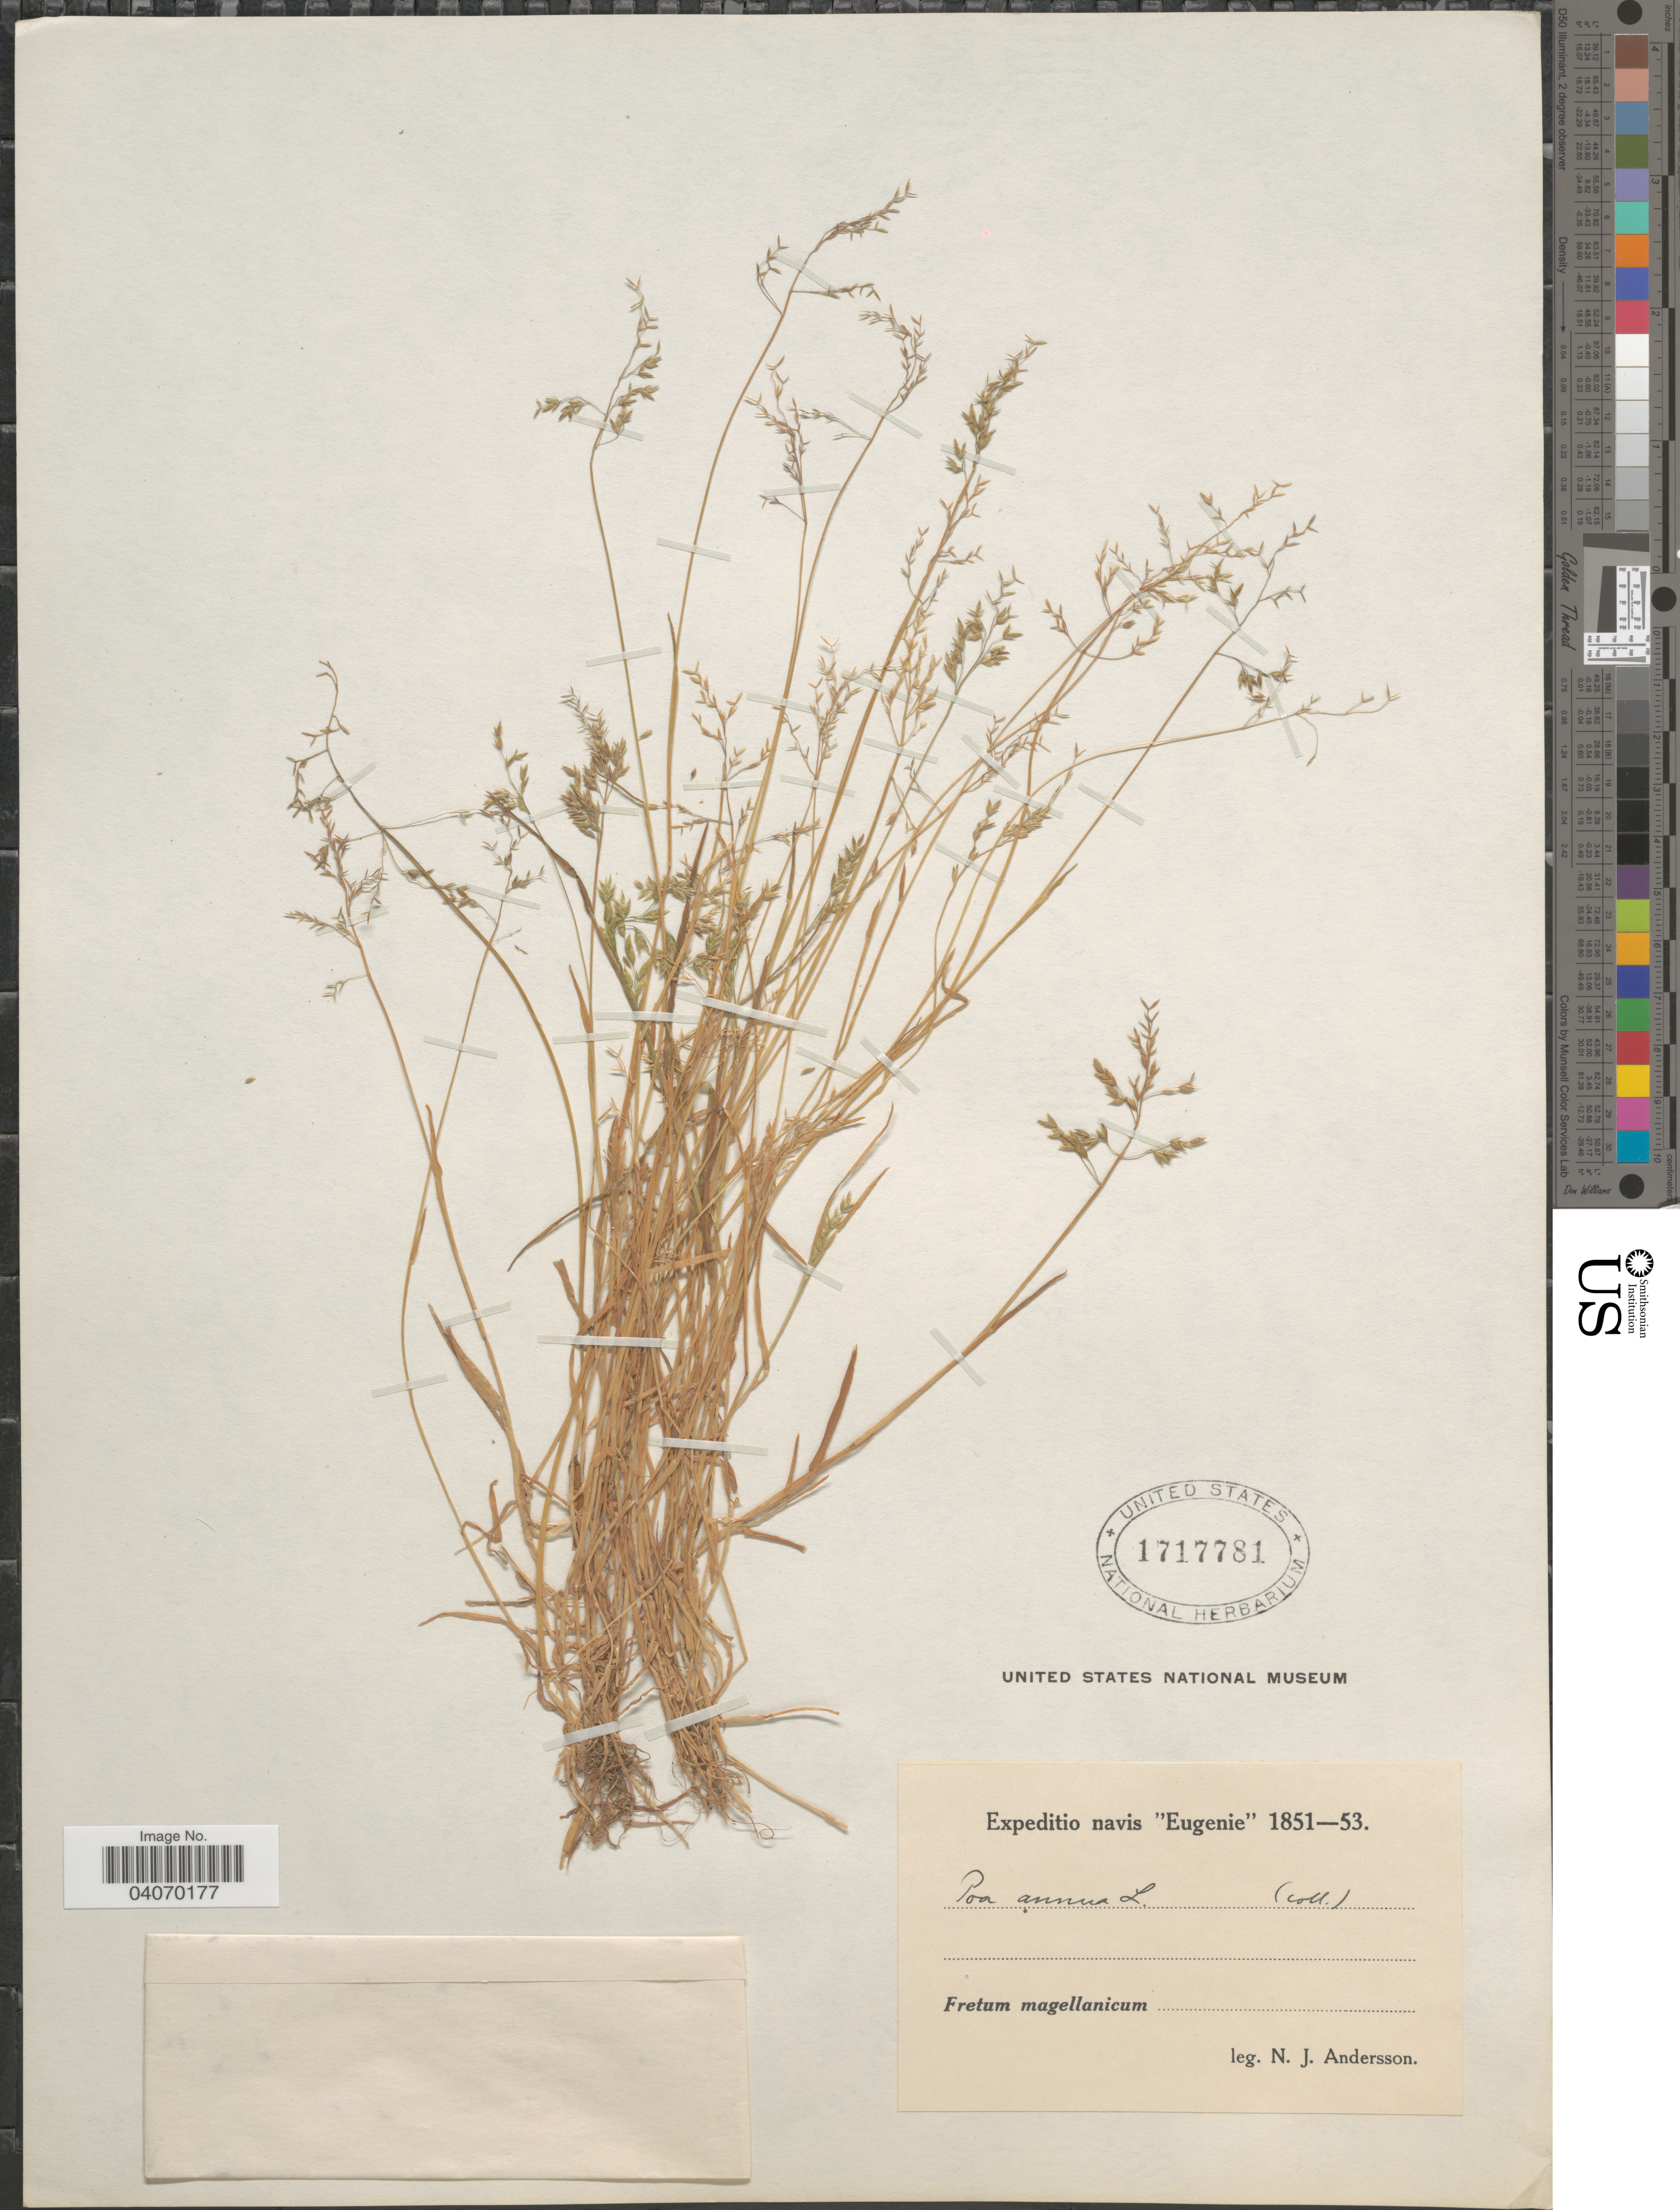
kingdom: Plantae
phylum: Tracheophyta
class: Liliopsida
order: Poales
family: Poaceae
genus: Poa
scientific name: Poa annua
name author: L.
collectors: N. J. Andersson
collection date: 1851/1853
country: Chile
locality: Expeditio navis "Eugenie" 1851-53. Fretum magellanicum.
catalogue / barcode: US 1717781